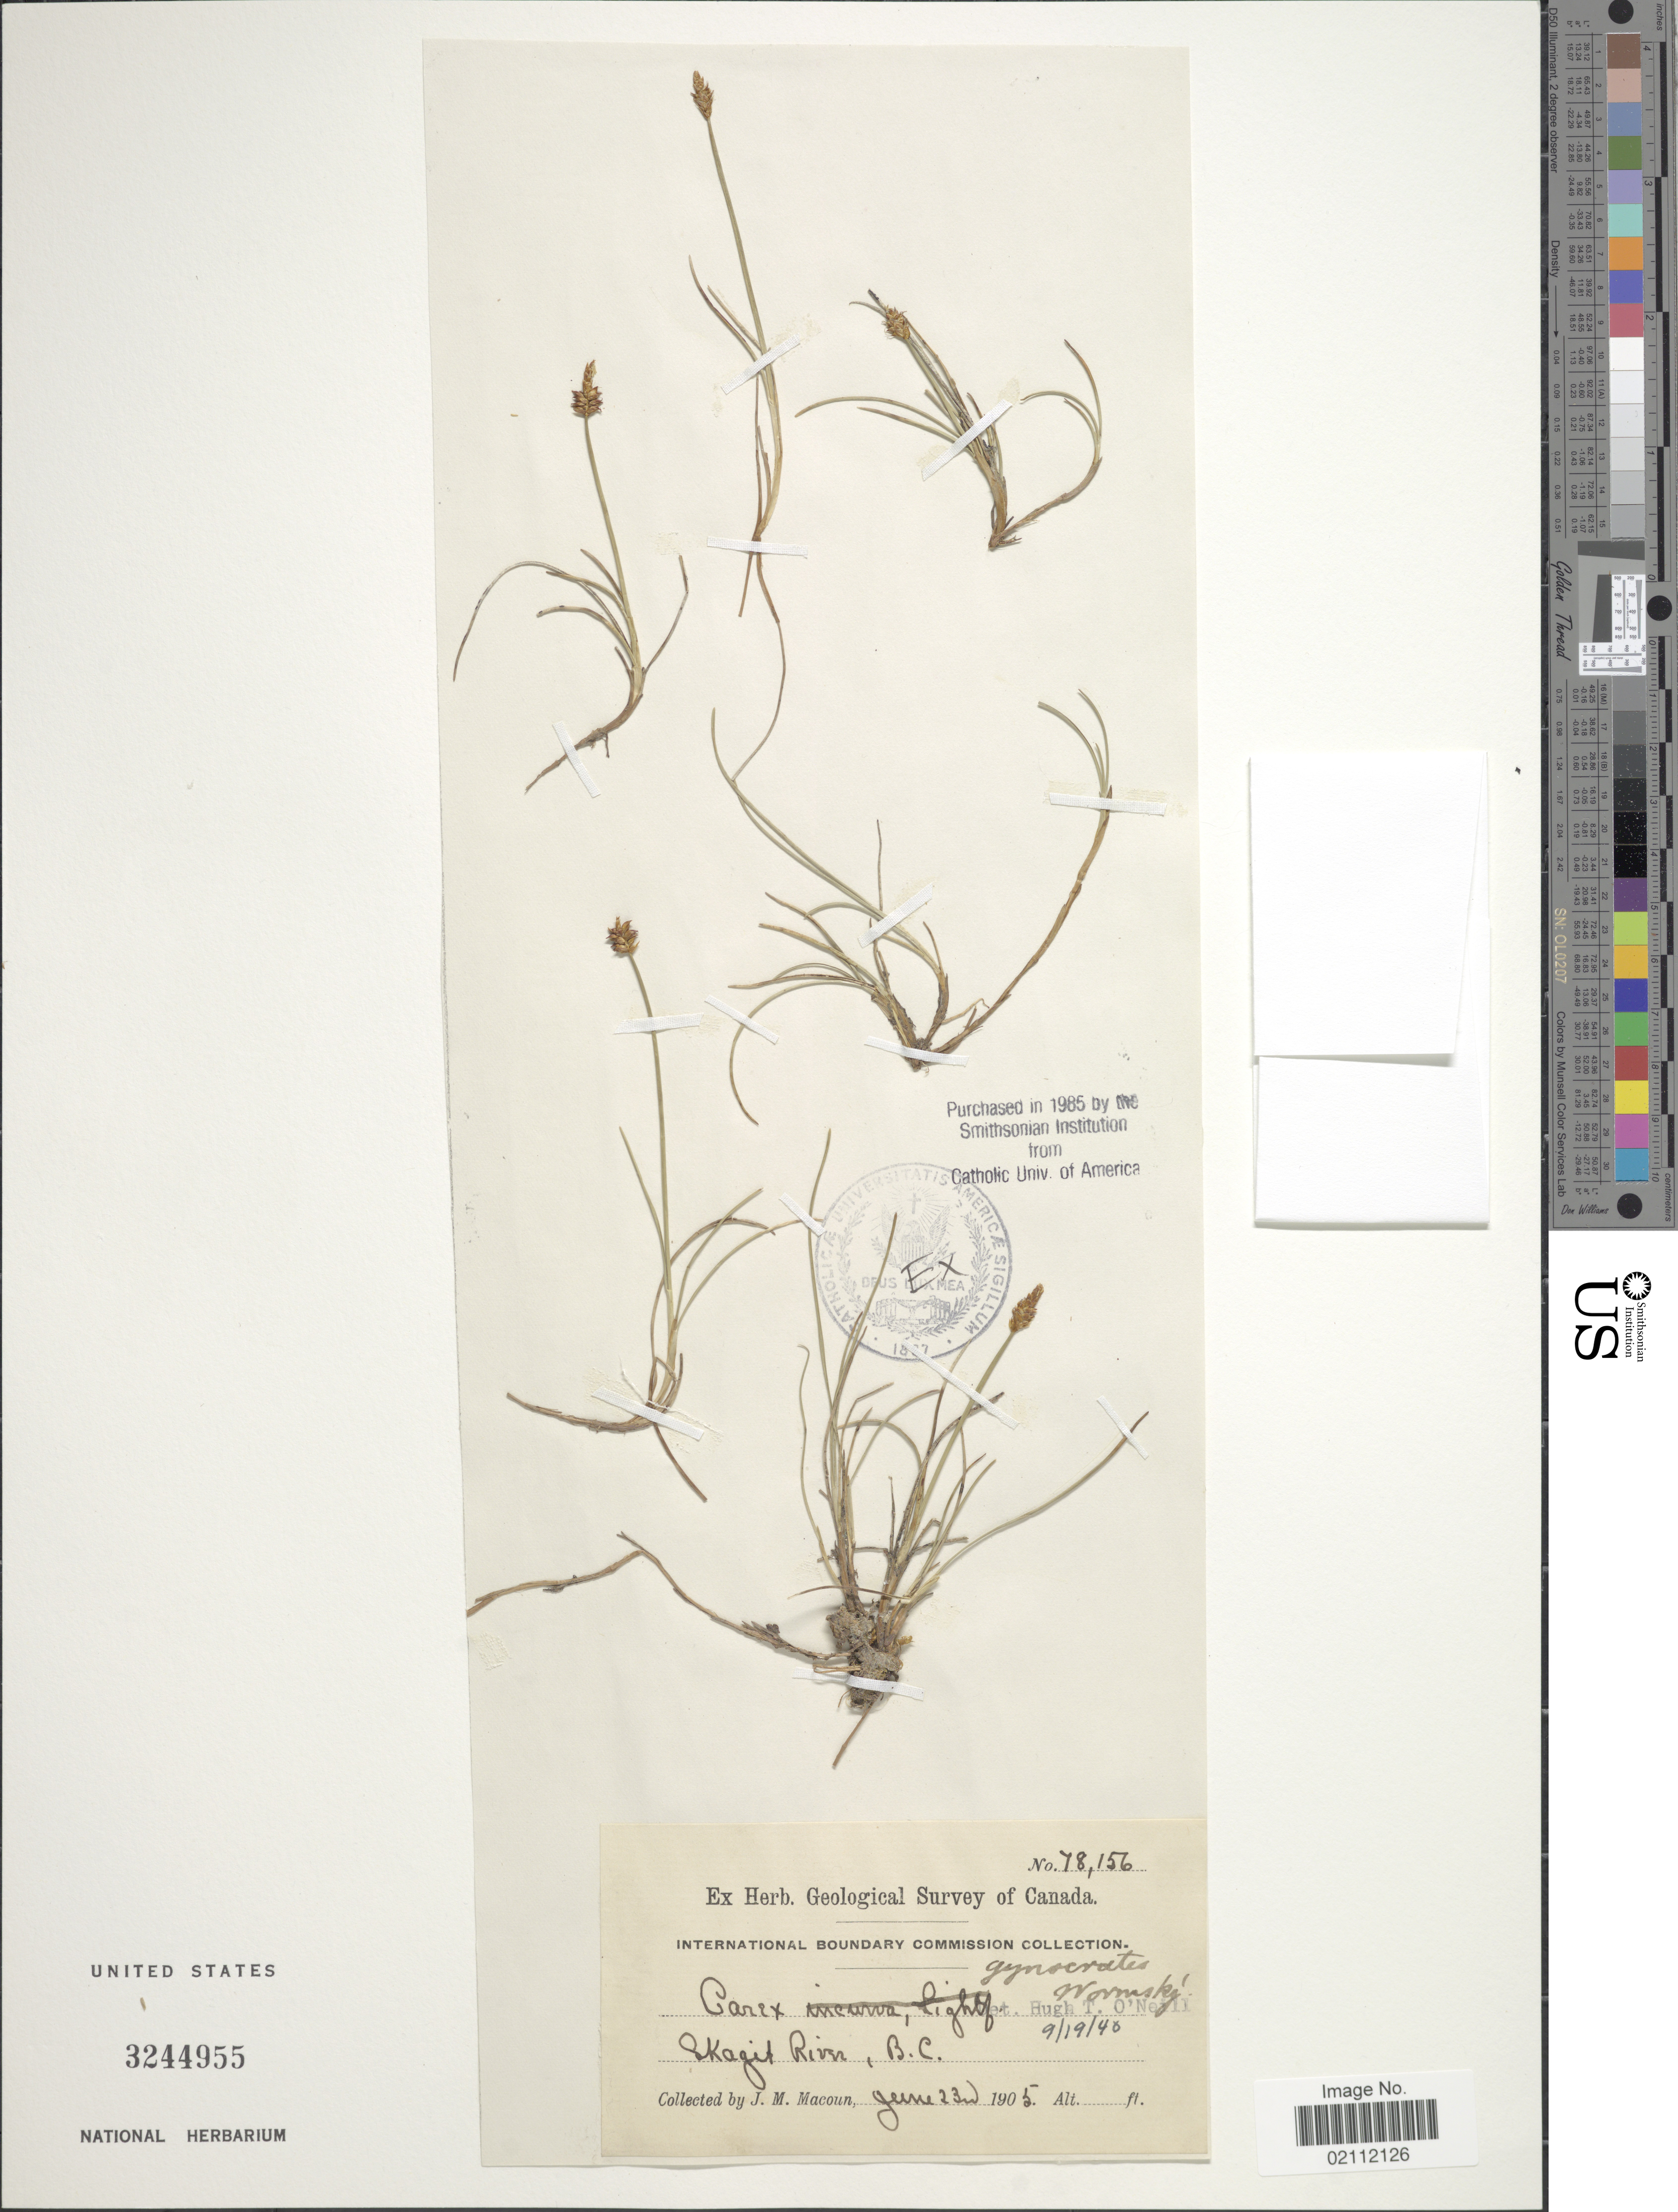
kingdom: Plantae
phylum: Tracheophyta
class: Liliopsida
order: Poales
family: Cyperaceae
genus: Carex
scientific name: Carex nardina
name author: (Hornem.) Fr.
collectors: J. M. Macoun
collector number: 78156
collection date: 1905-06-23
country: Canada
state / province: British Columbia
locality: Skagit River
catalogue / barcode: US 3244955